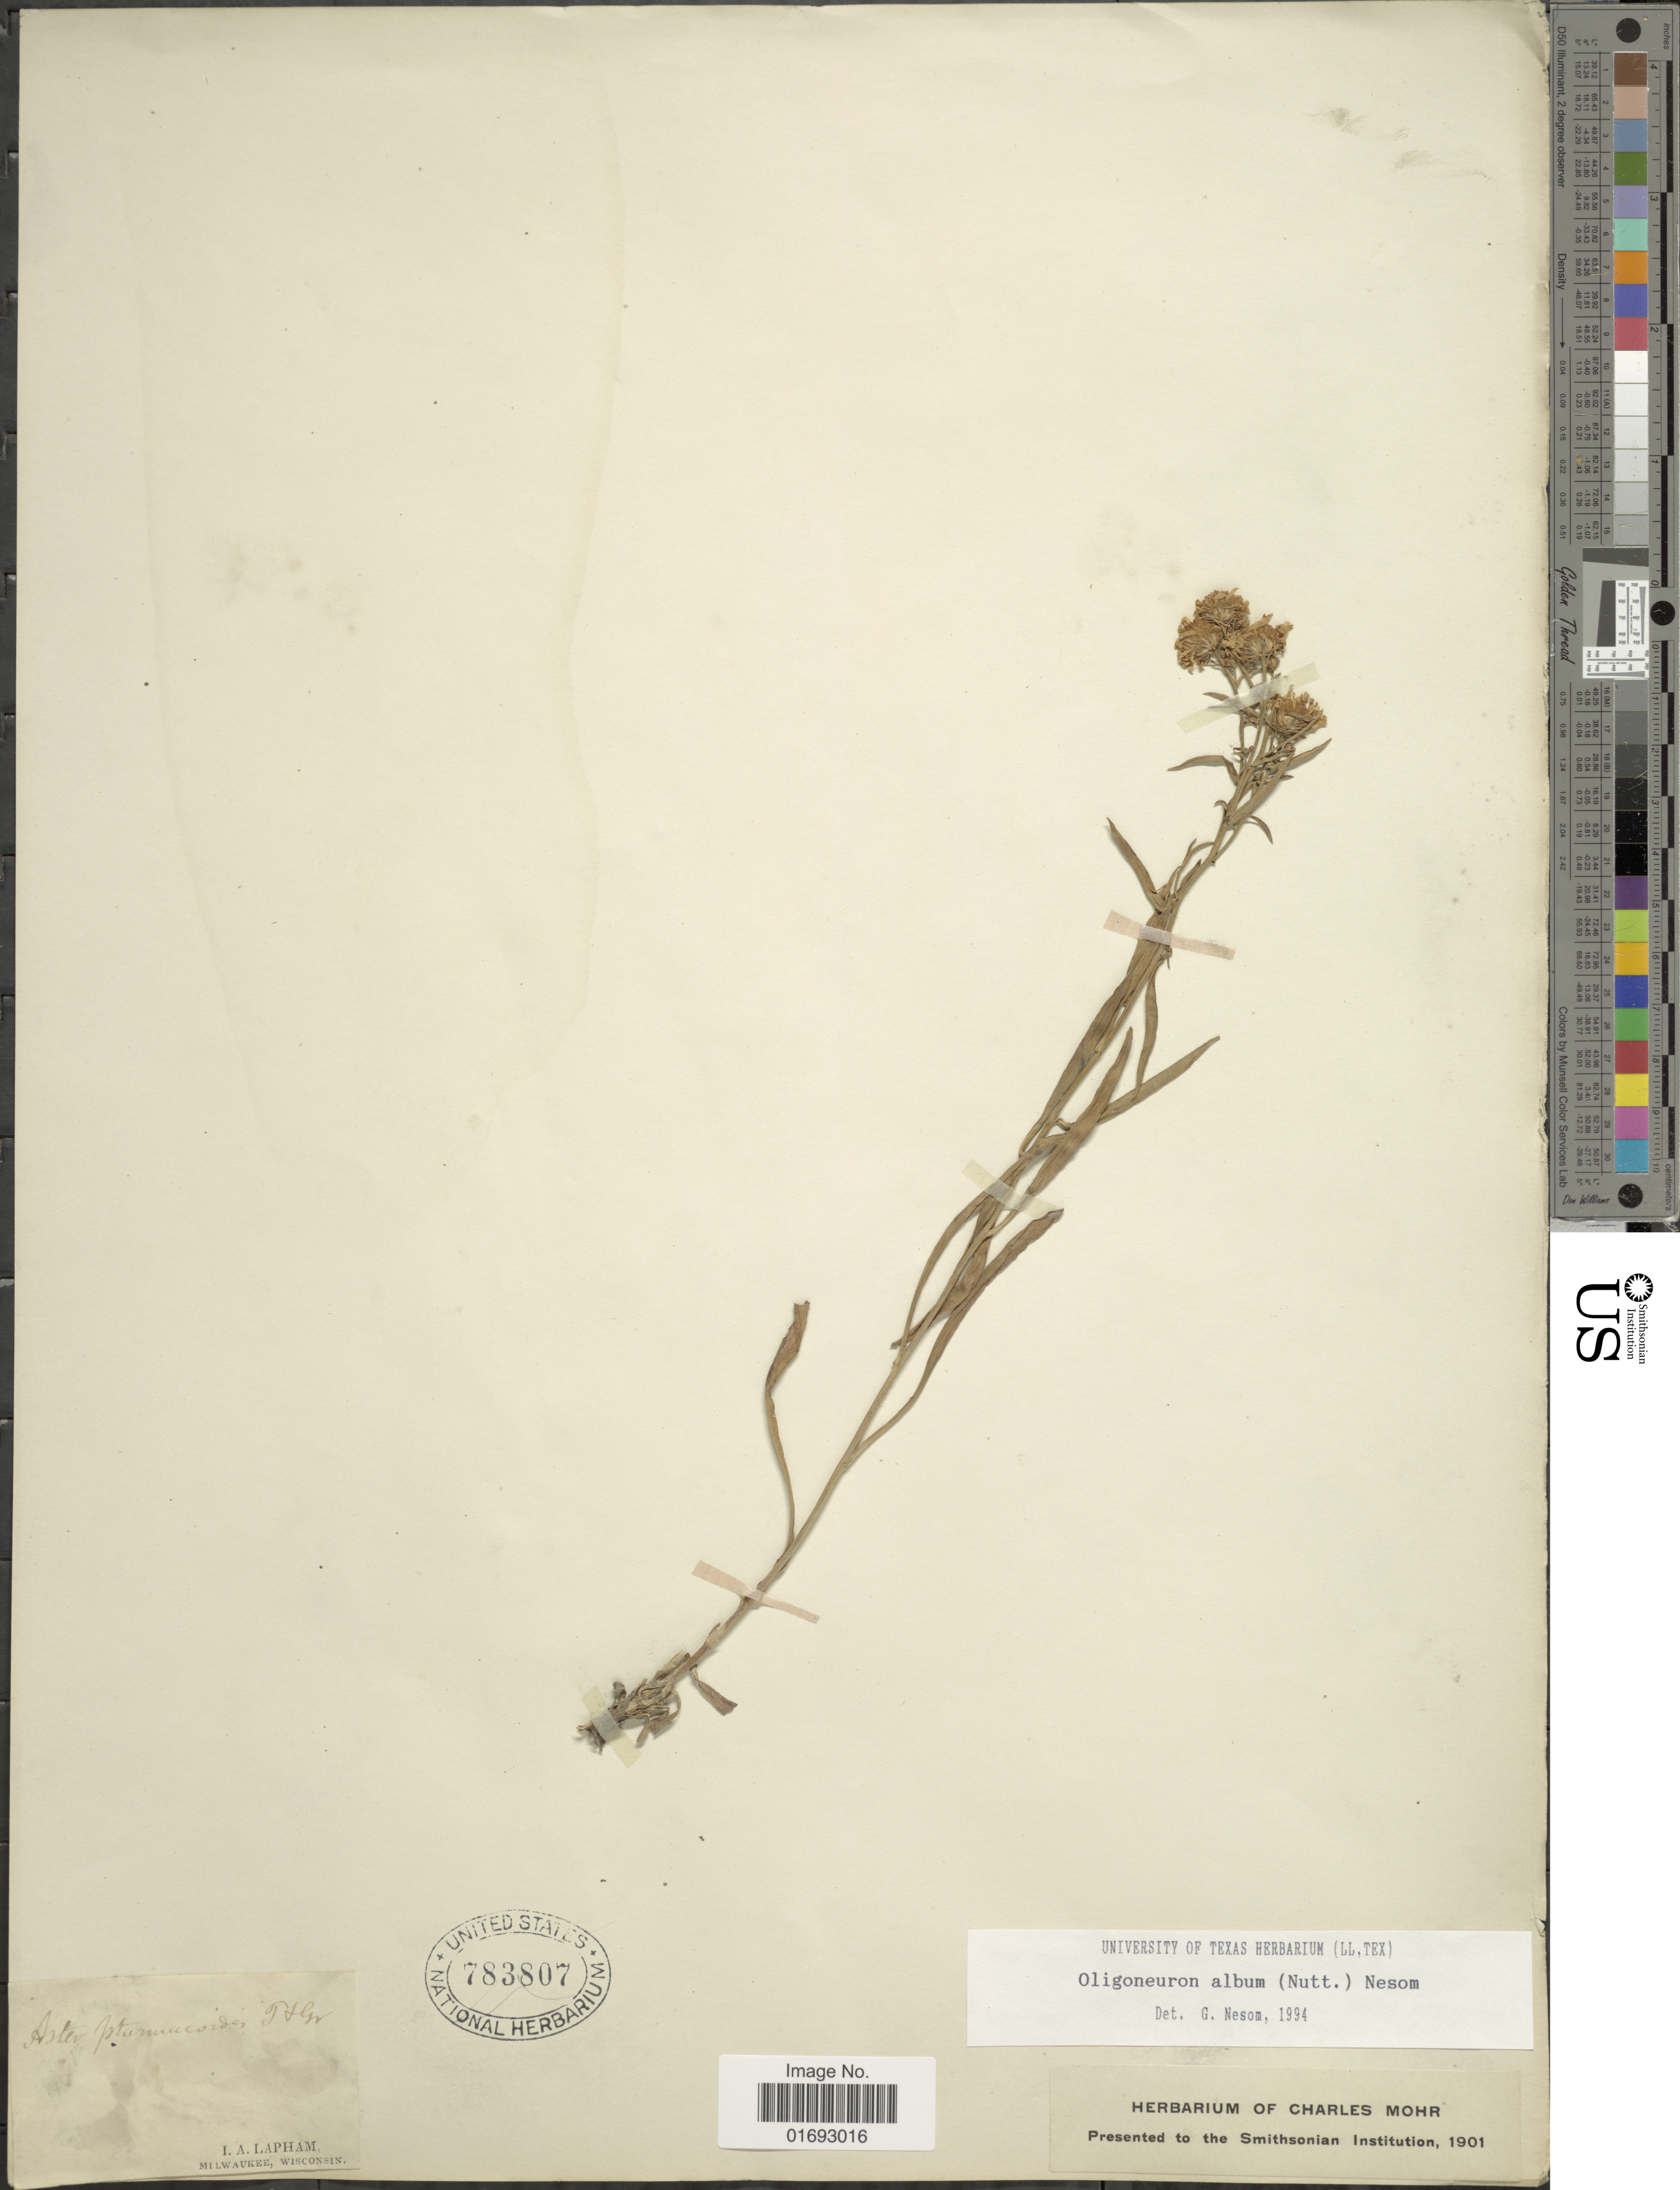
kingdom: Plantae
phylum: Tracheophyta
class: Magnoliopsida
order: Asterales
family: Asteraceae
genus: Oligoneuron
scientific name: Oligoneuron album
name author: (Nutt.) G.L. Nesom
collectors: I. Lapham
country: United States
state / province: Wisconsin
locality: Milwaukee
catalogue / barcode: US 783807